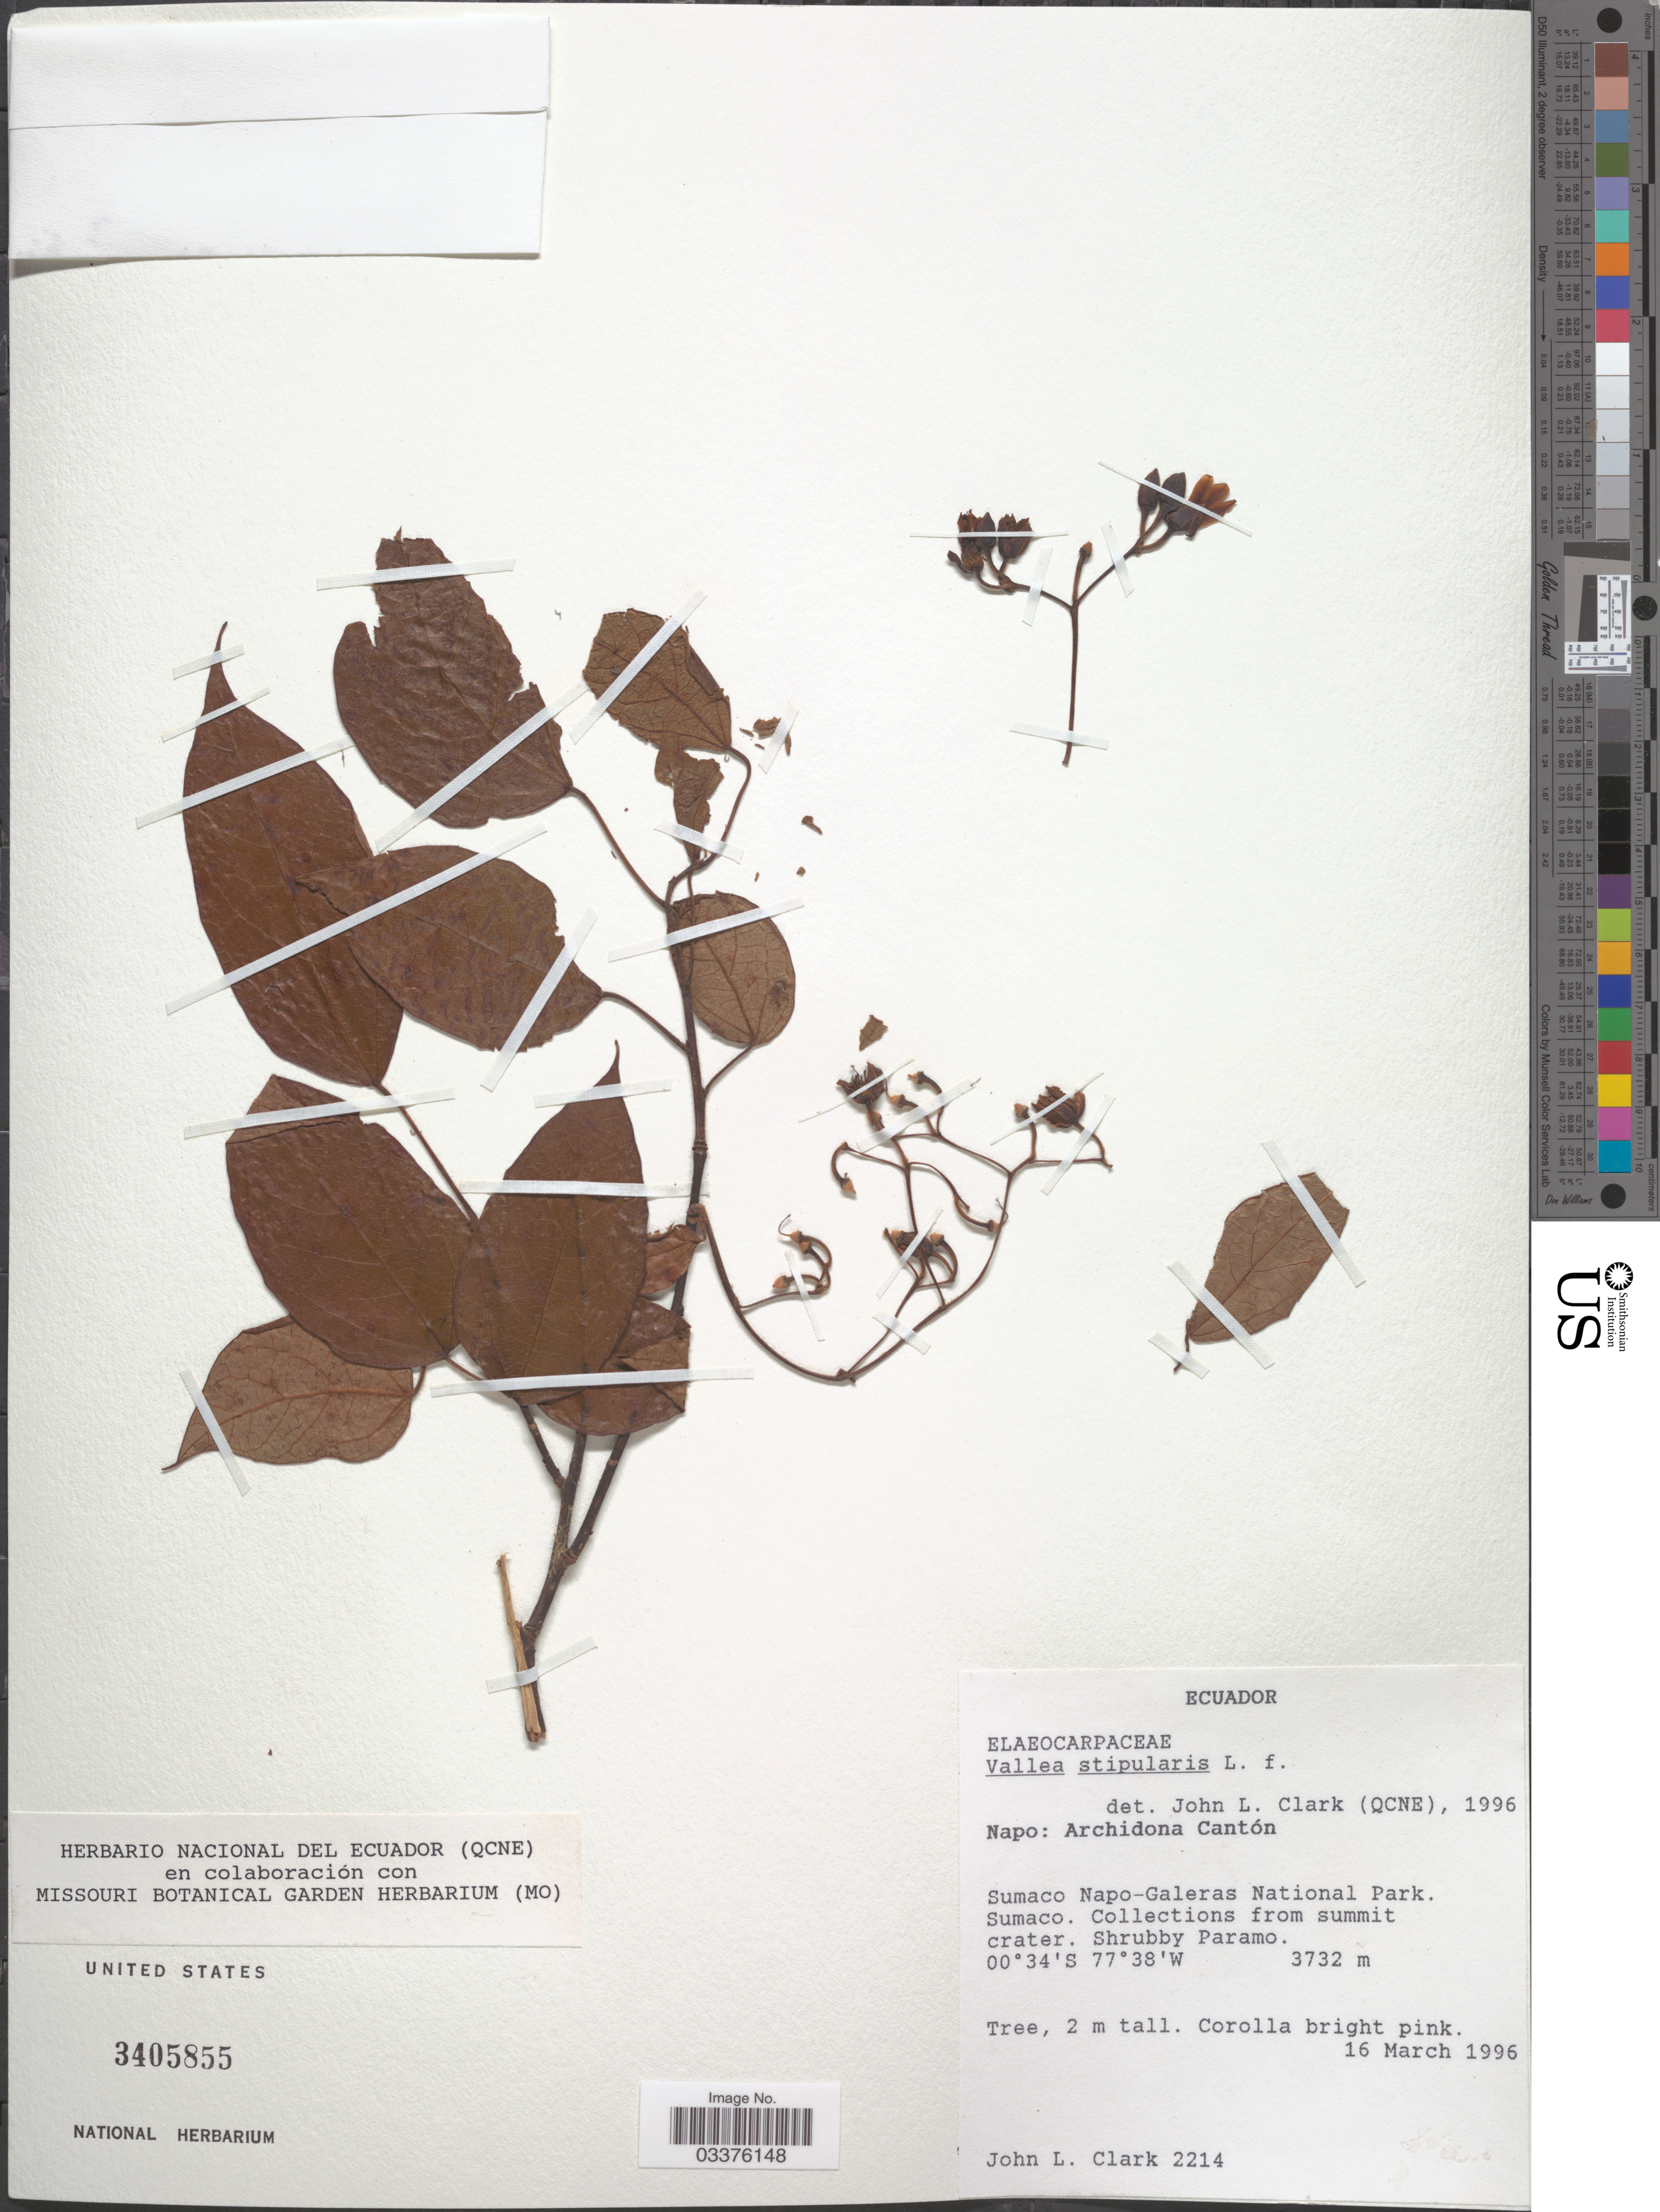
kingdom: Plantae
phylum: Tracheophyta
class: Magnoliopsida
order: Oxalidales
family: Elaeocarpaceae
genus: Vallea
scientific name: Vallea pubescens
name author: Kunth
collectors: J. L. Clark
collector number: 2214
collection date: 1996-03-16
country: Ecuador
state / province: Napo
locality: Archidona Cantón, Sumaco Napo-Galeras National Park. Sumaco.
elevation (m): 3732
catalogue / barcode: US 3405855